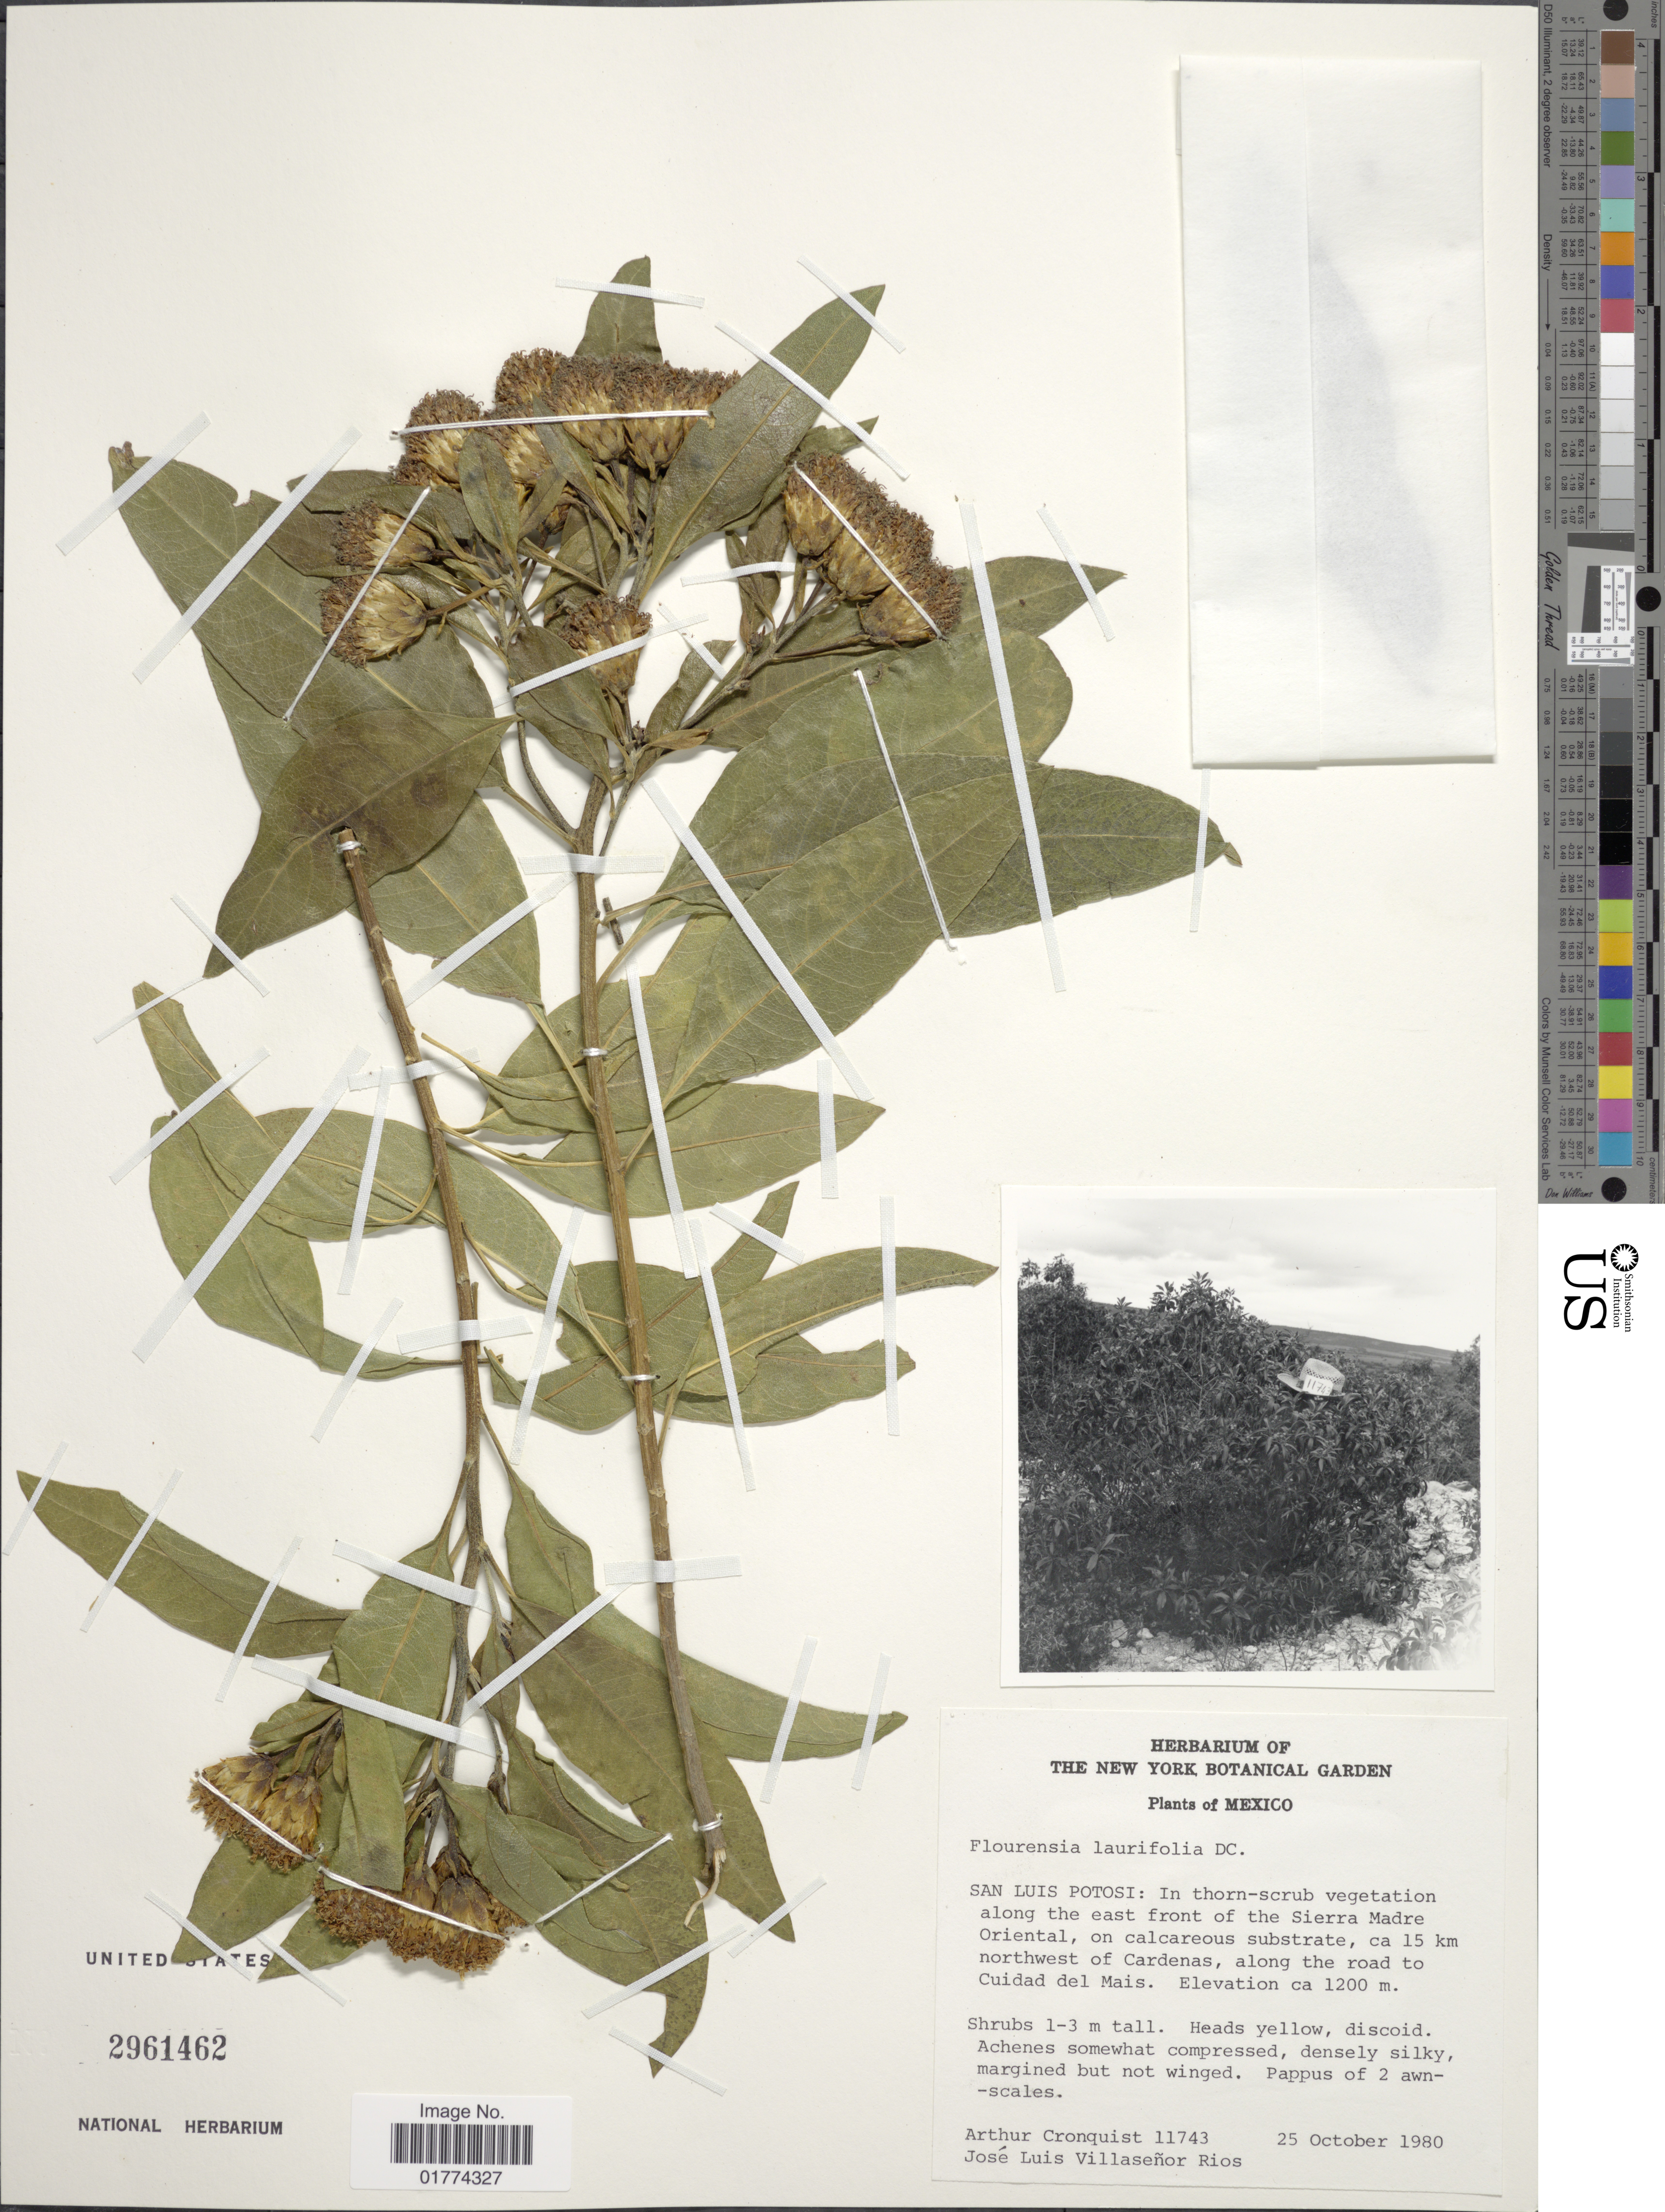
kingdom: Plantae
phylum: Tracheophyta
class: Magnoliopsida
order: Asterales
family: Asteraceae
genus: Flourensia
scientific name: Flourensia laurifolia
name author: DC.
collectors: A. J. Cronquist & J. L. Villasenor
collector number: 11743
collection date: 1980-10-25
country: Mexico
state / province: San Luis Potosí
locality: AAlong the east front of the Sierra Madre Oriental, ca. 15 km northwest of Cardenas, along the road to Cuidad del Mais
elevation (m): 1200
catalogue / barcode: US 2961462